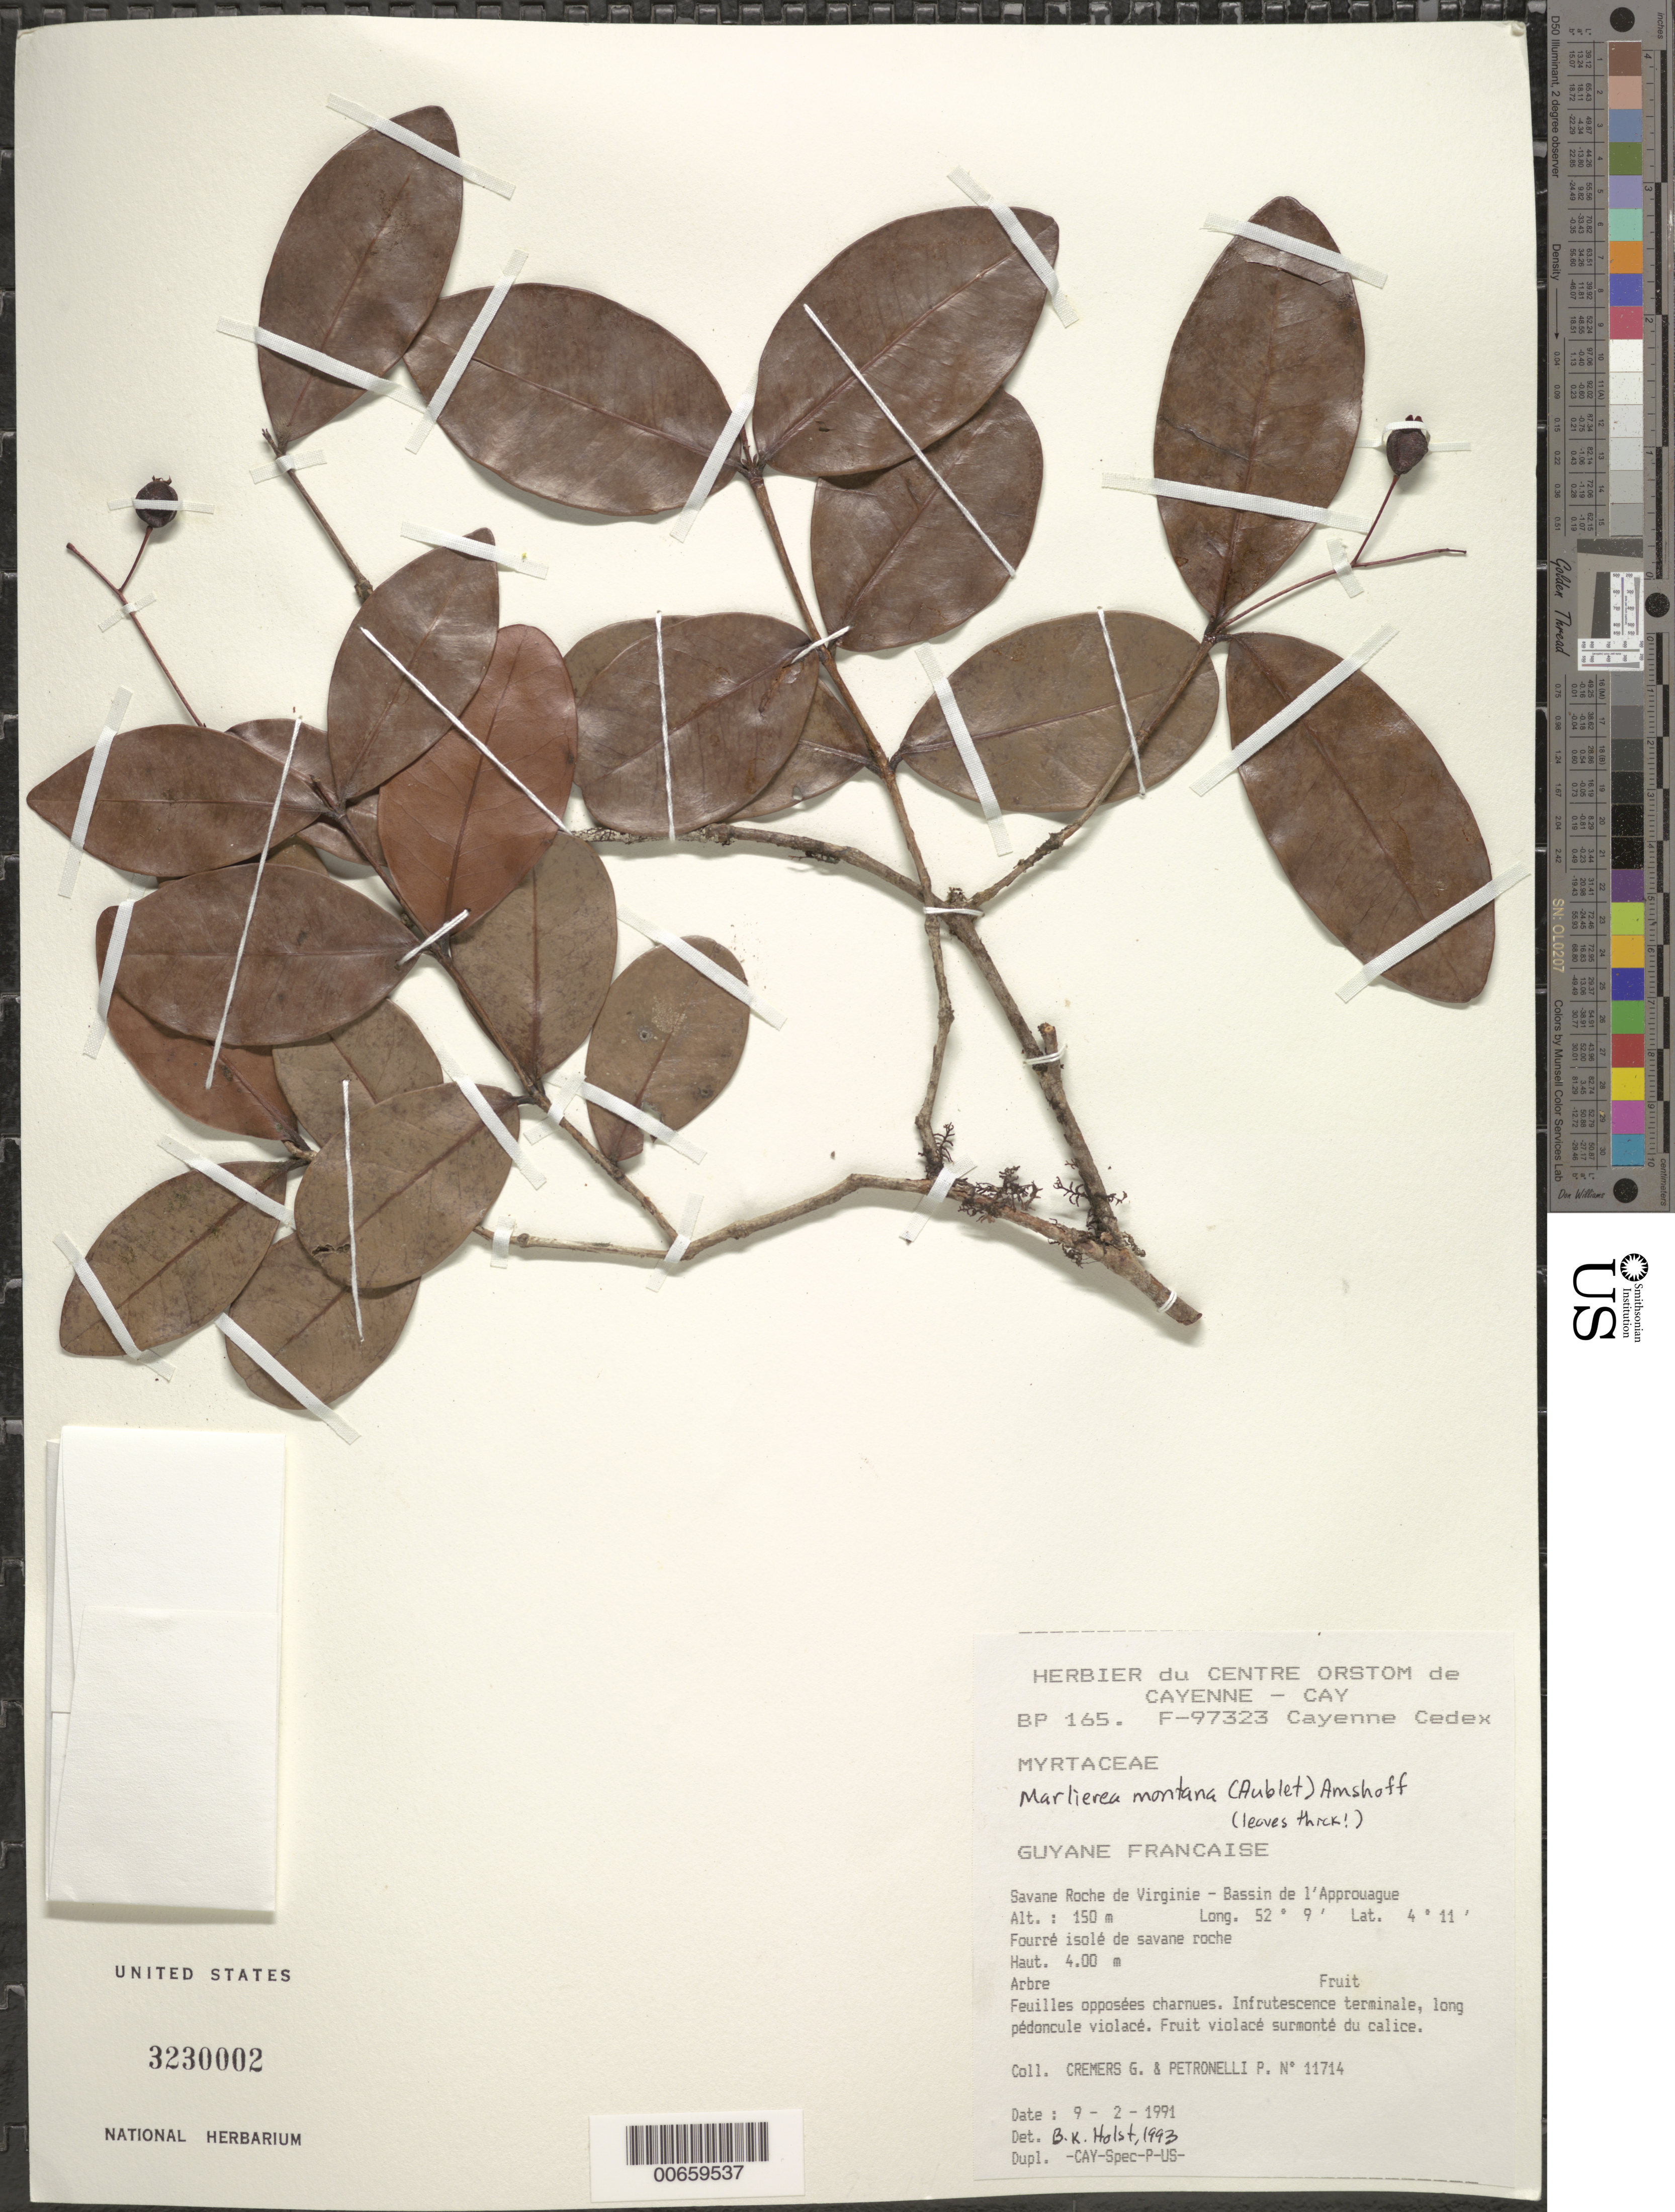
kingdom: Plantae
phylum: Tracheophyta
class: Magnoliopsida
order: Myrtales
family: Myrtaceae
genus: Myrcia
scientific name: Myrcia neomontana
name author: E. Lucas & C.E. Wilson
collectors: G. Cremers & P. Petronelli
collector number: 11714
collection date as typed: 9-Feb-91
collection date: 1991-02-09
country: French Guiana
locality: Savane Roche de Virginie, Bassin de l'Approuague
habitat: Fourré isolé de savane roche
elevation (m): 150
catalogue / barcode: US 3230002